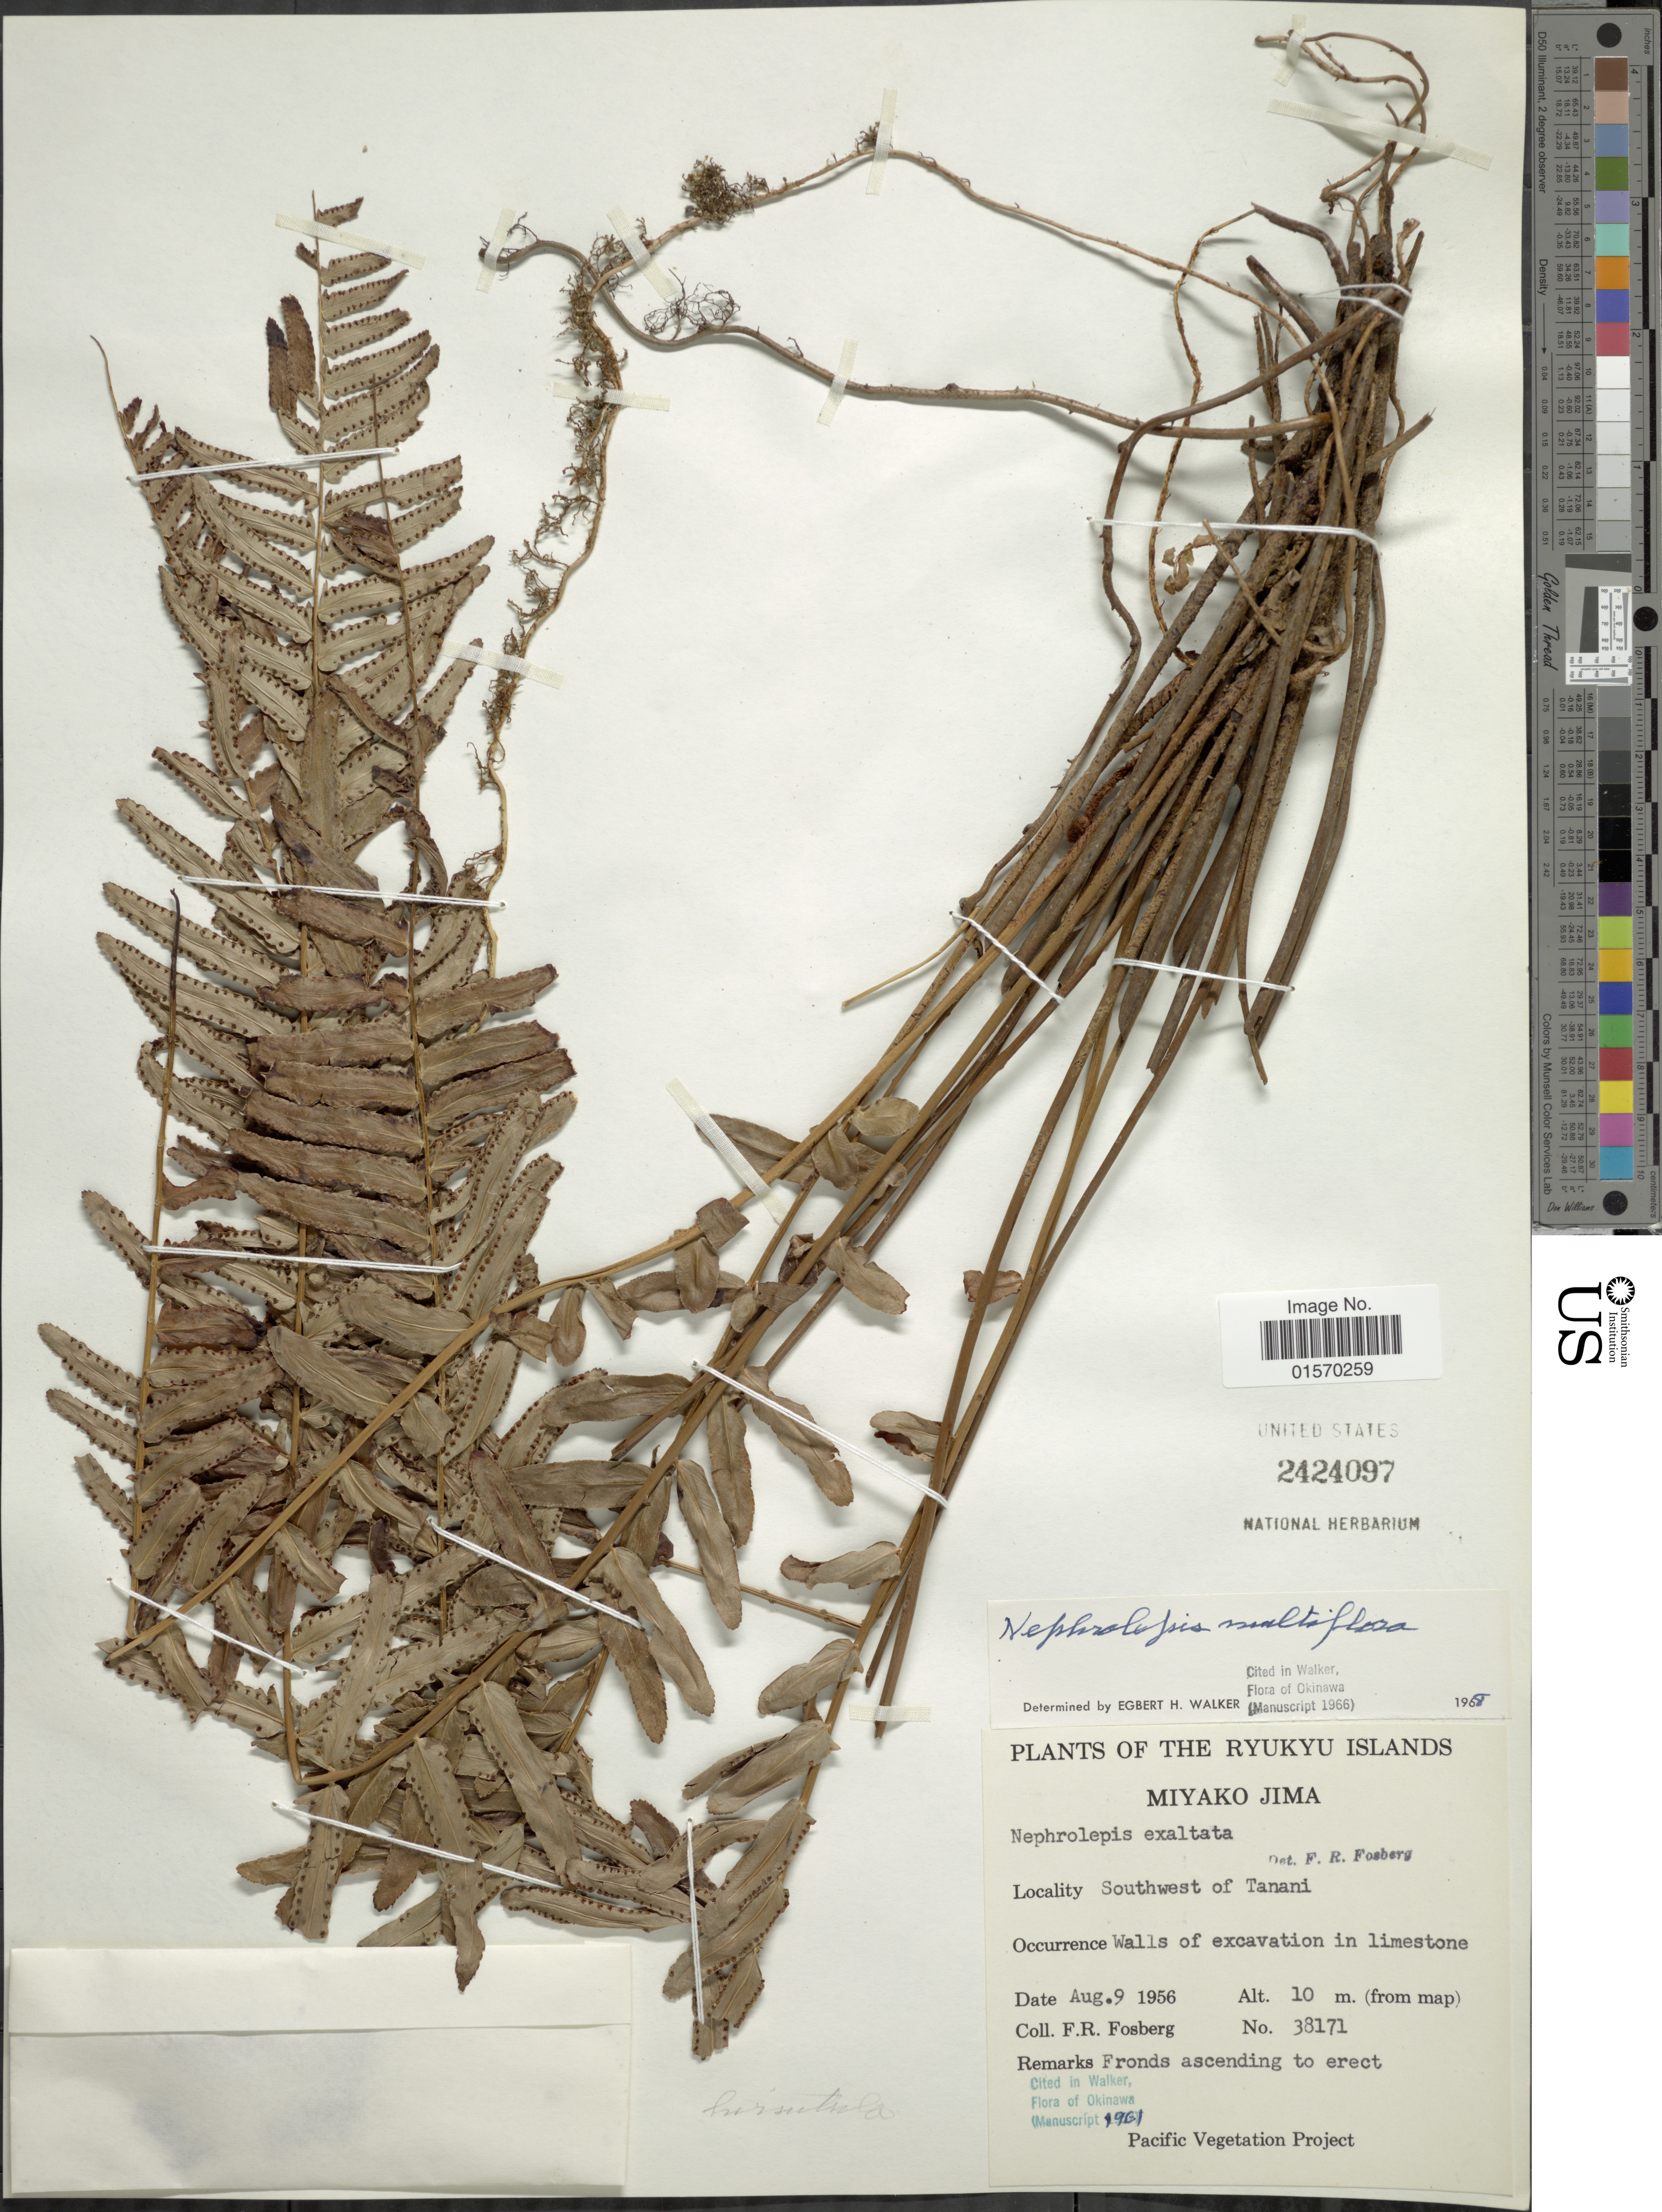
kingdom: Plantae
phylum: Tracheophyta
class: Polypodiopsida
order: Polypodiales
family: Nephrolepidaceae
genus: Nephrolepis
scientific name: Nephrolepis multiflora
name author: (Roxb.) F.M. Jarrett ex C.V. Morton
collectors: F. R. Fosberg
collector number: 38171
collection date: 1956-08-09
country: Japan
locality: Ryukyu Islands. Miyako Jima. Southwest of Tanani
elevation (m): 10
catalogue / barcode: US 2424097